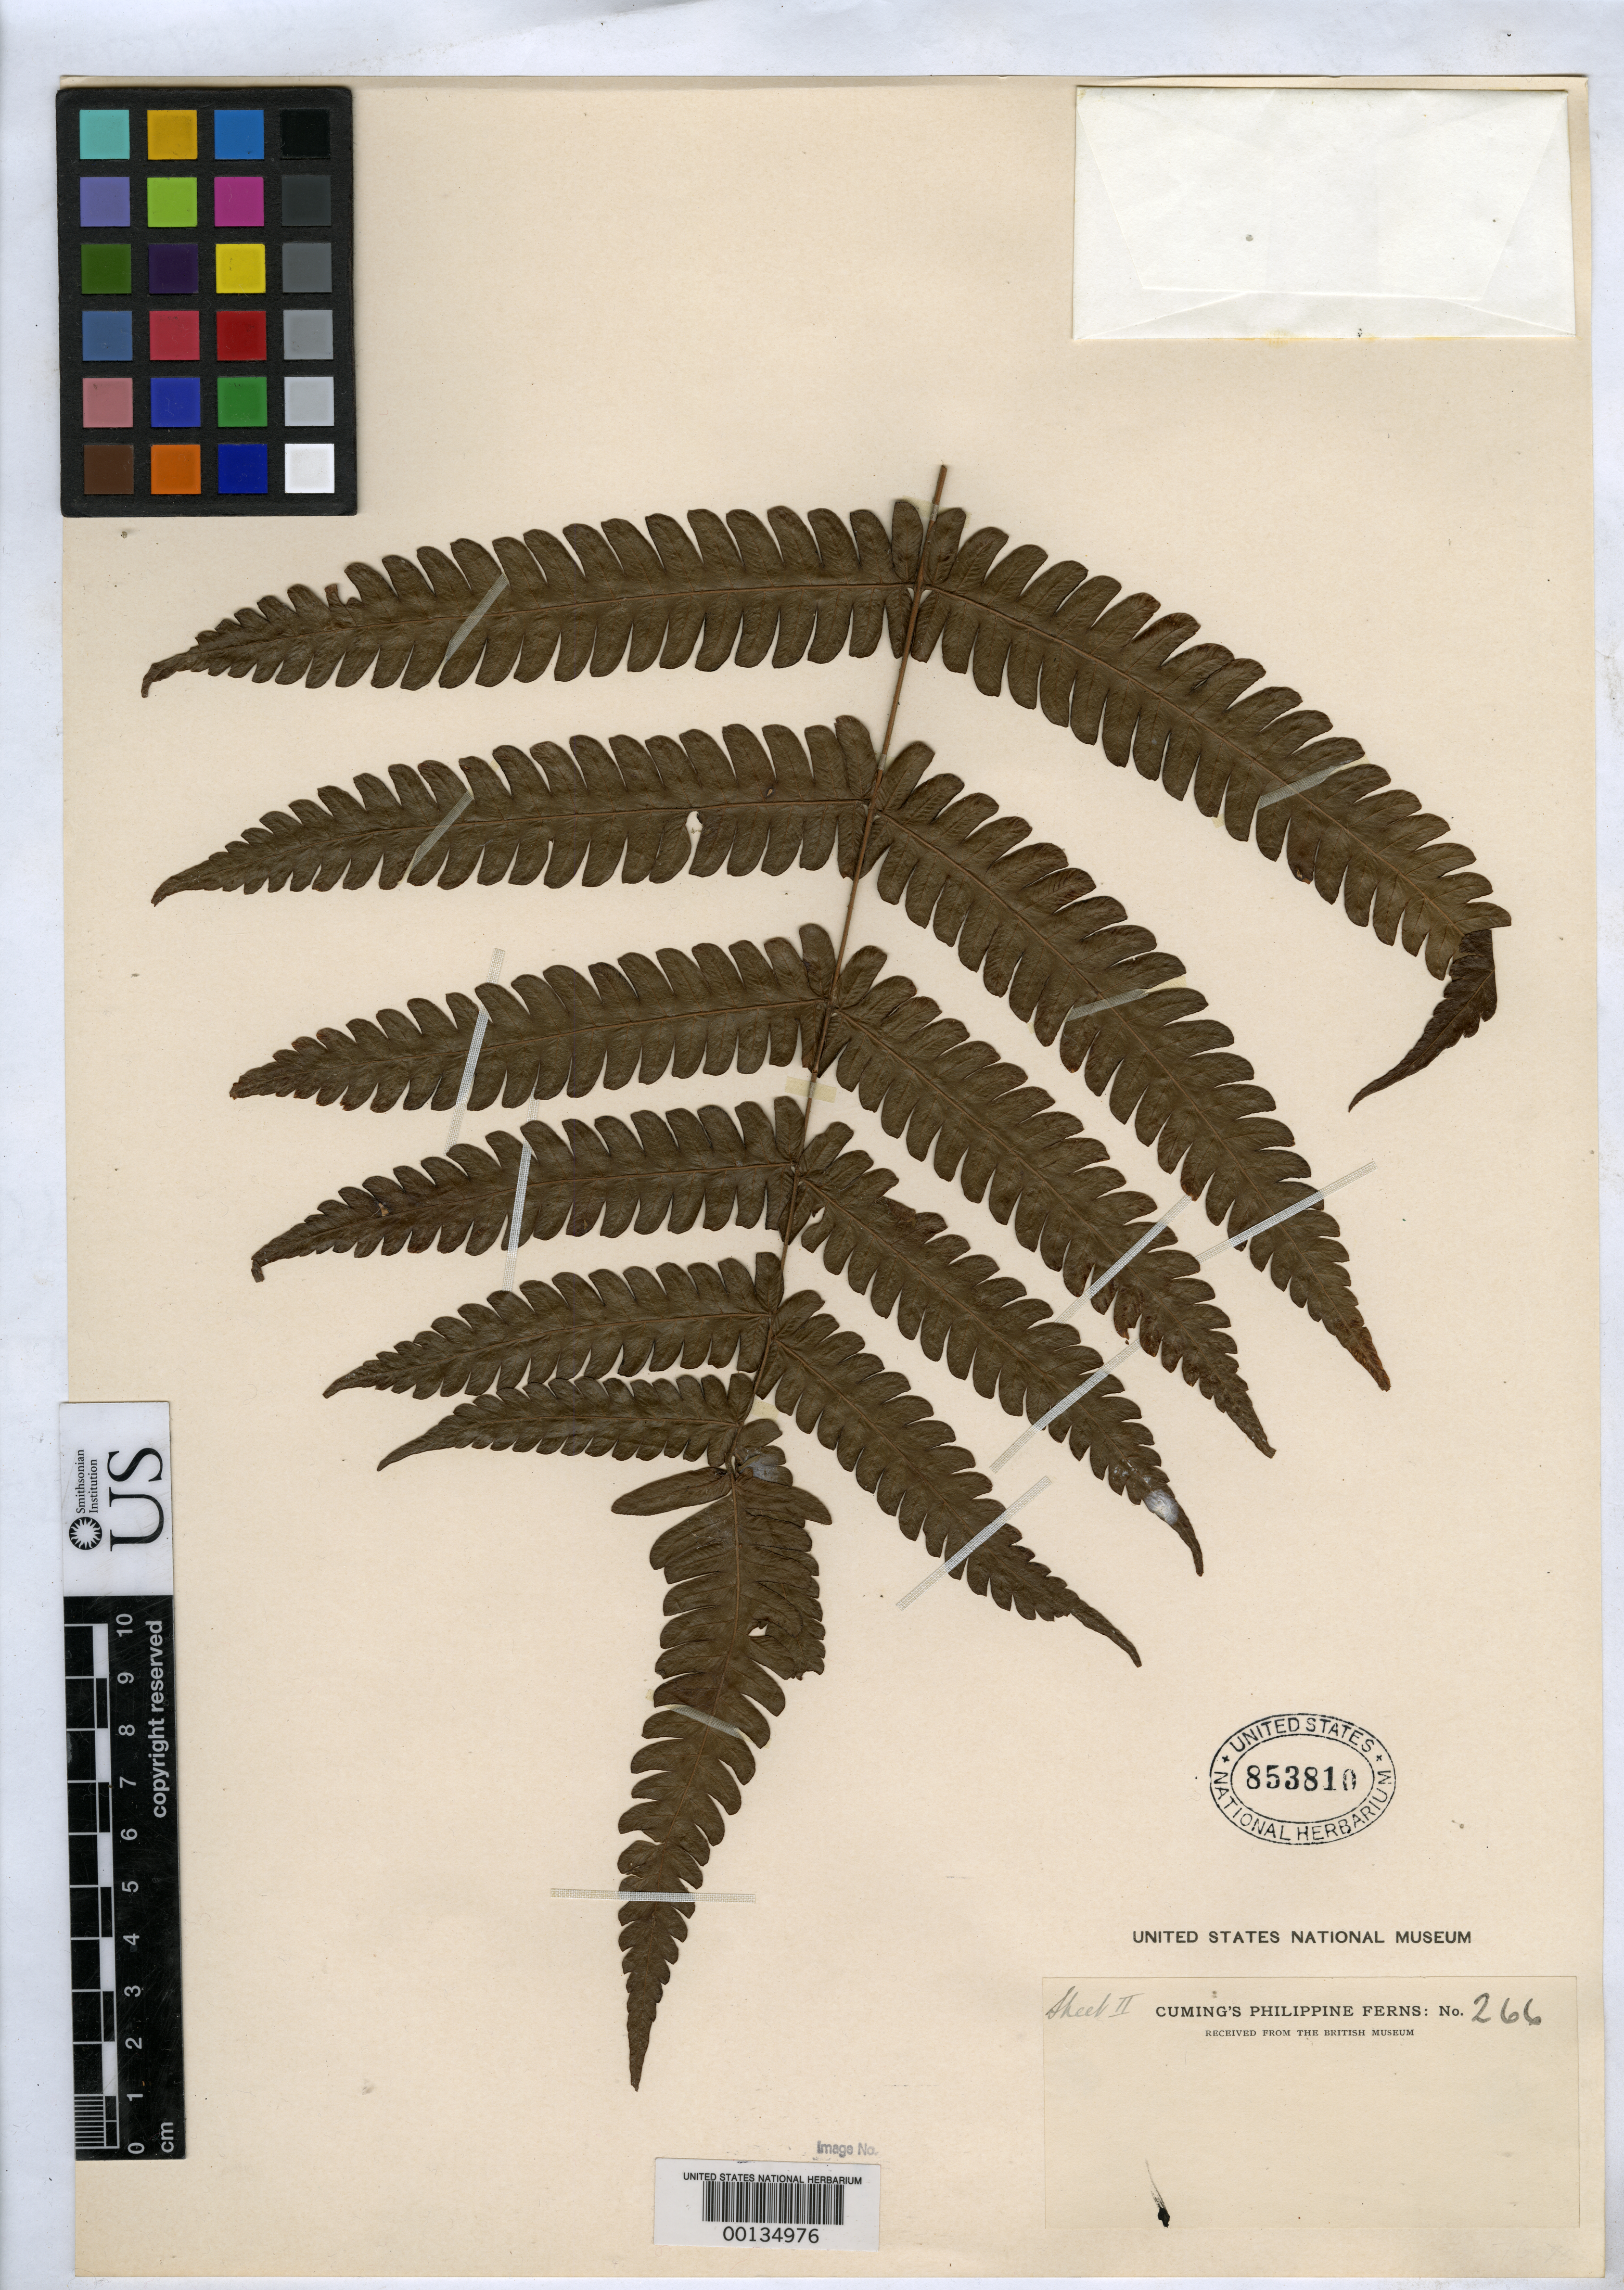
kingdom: Plantae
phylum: Tracheophyta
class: Polypodiopsida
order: Polypodiales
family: Tectariaceae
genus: Aspidium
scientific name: Aspidium latum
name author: Kunze ex Mett.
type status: Type Collection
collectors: H. Cuming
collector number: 266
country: Philippines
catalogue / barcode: US 853810